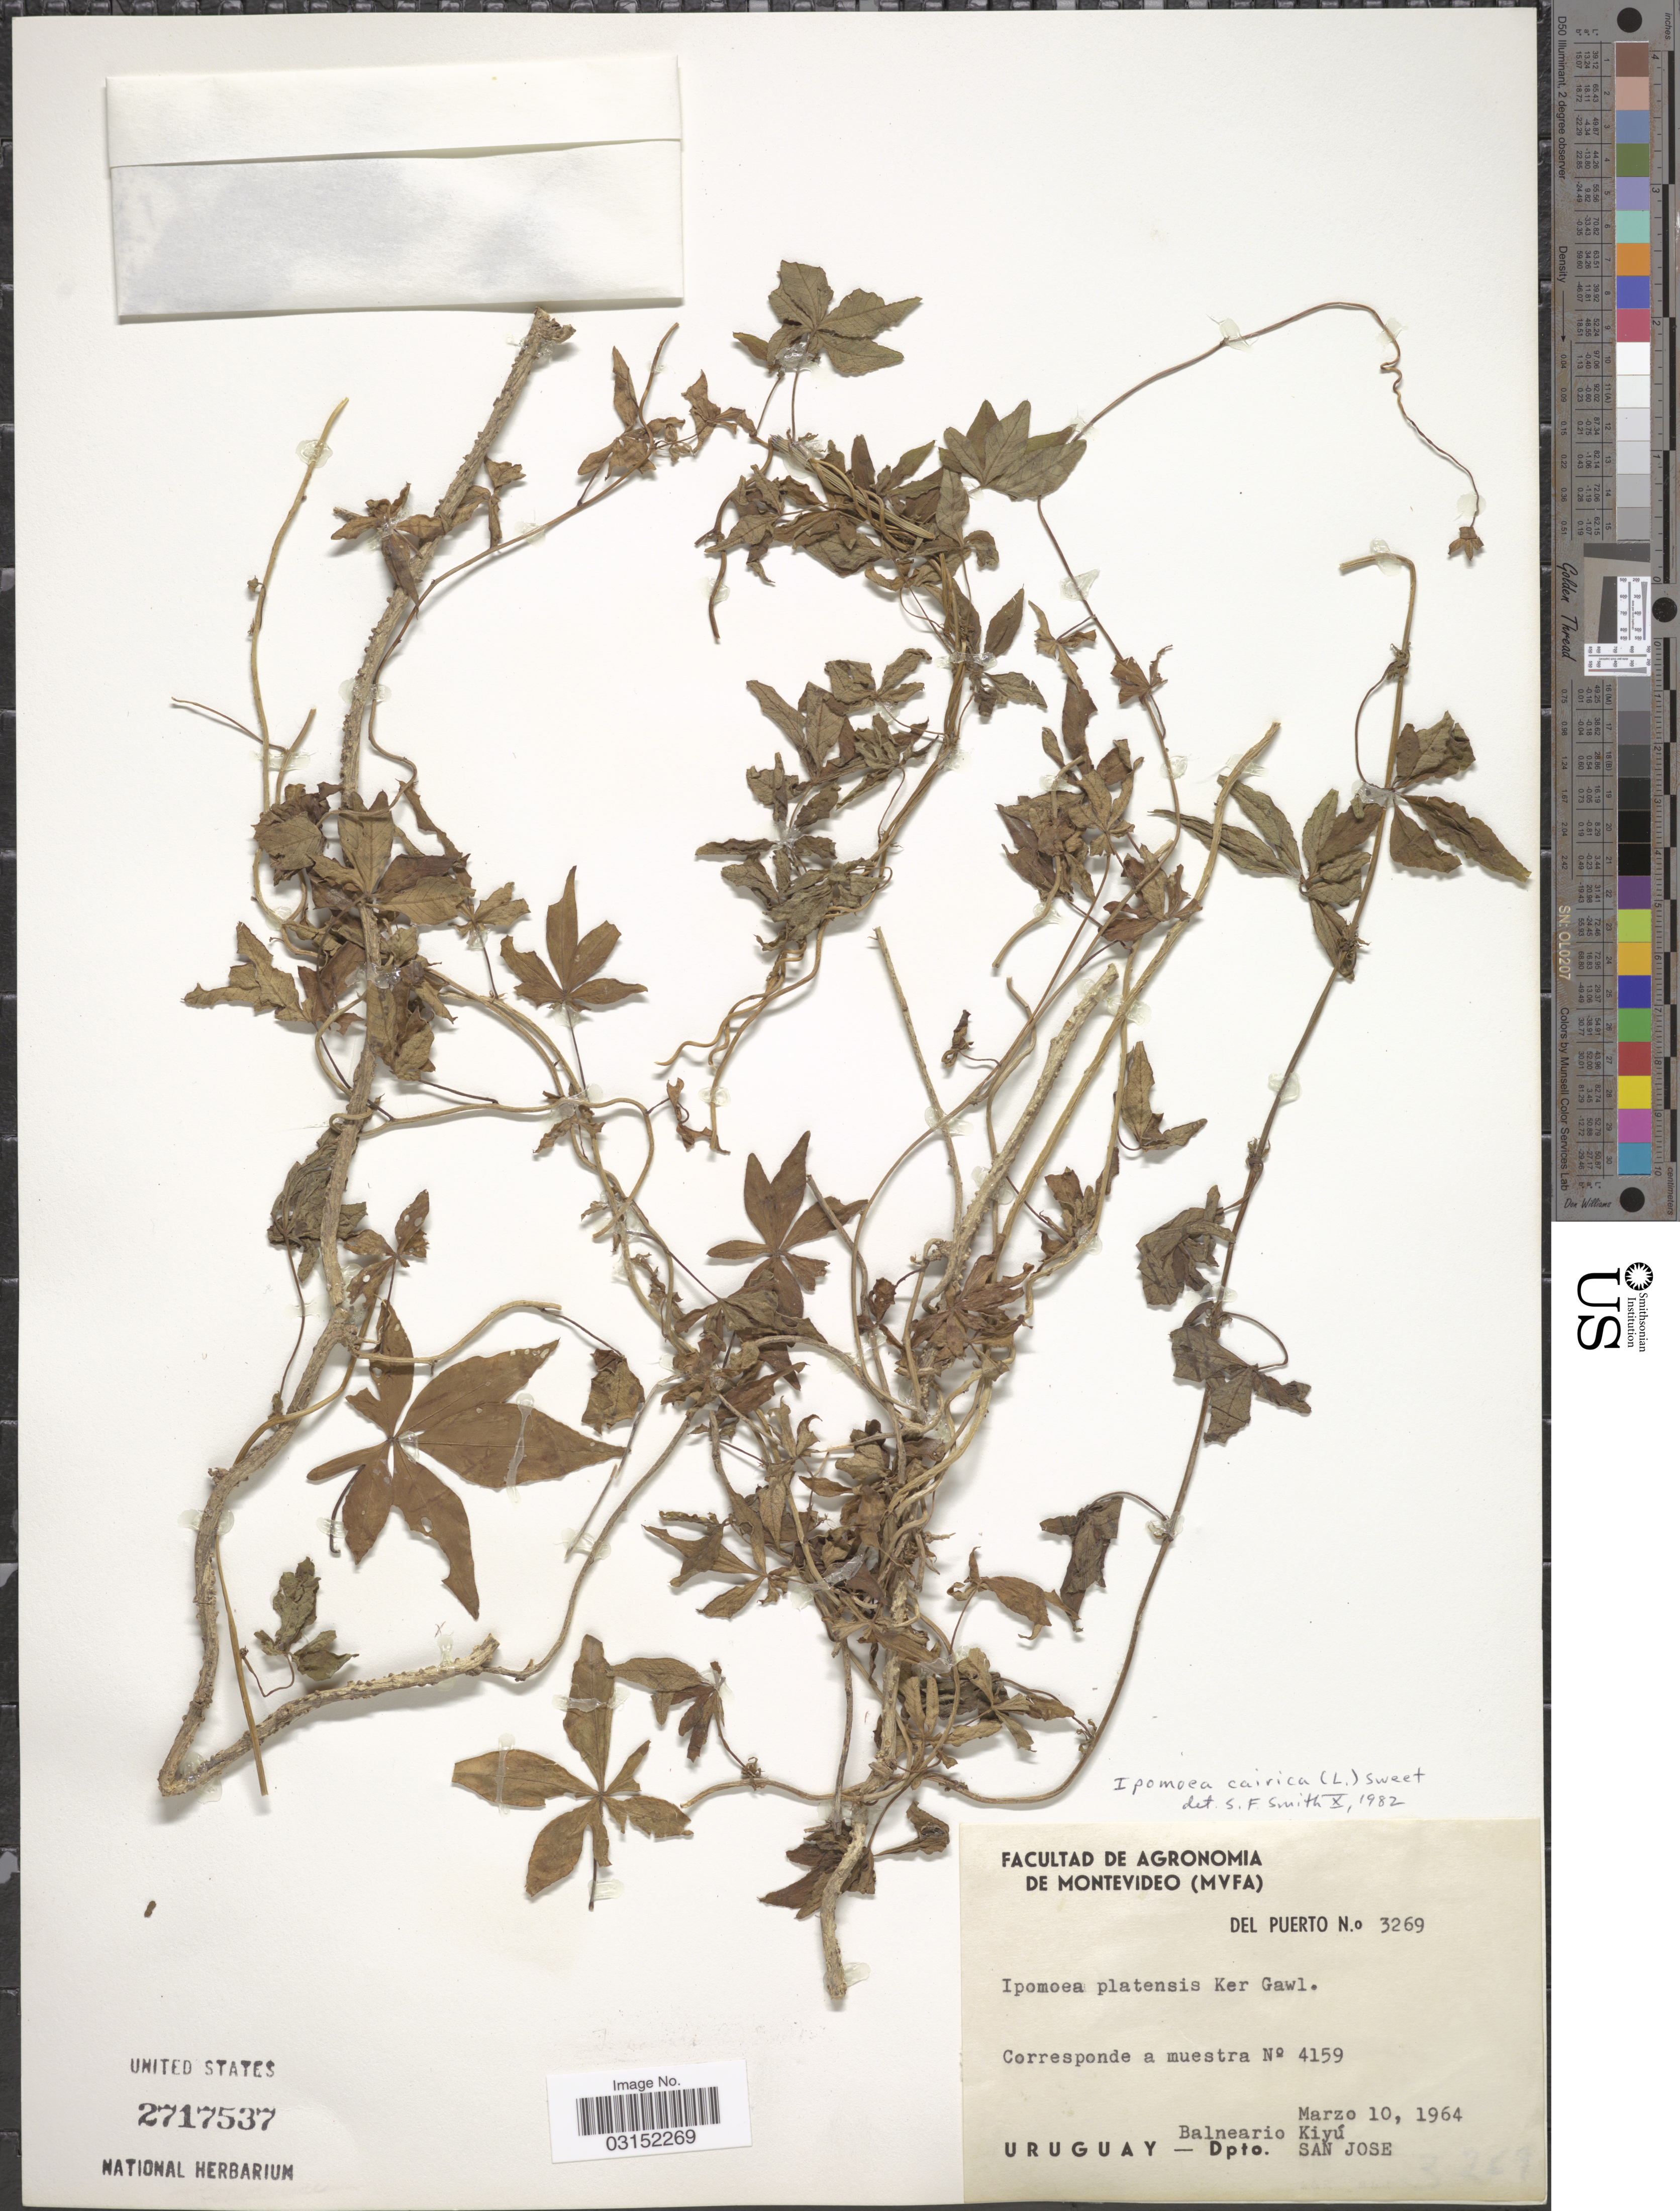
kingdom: Plantae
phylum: Tracheophyta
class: Magnoliopsida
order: Solanales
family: Convolvulaceae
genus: Ipomoea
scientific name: Ipomoea cairica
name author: (L.) Sweet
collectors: Del Puerto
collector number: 3269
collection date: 1964-03-10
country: Uruguay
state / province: San Jose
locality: Balneario Kiyú, Dpto. San Jose.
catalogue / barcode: US 2717537